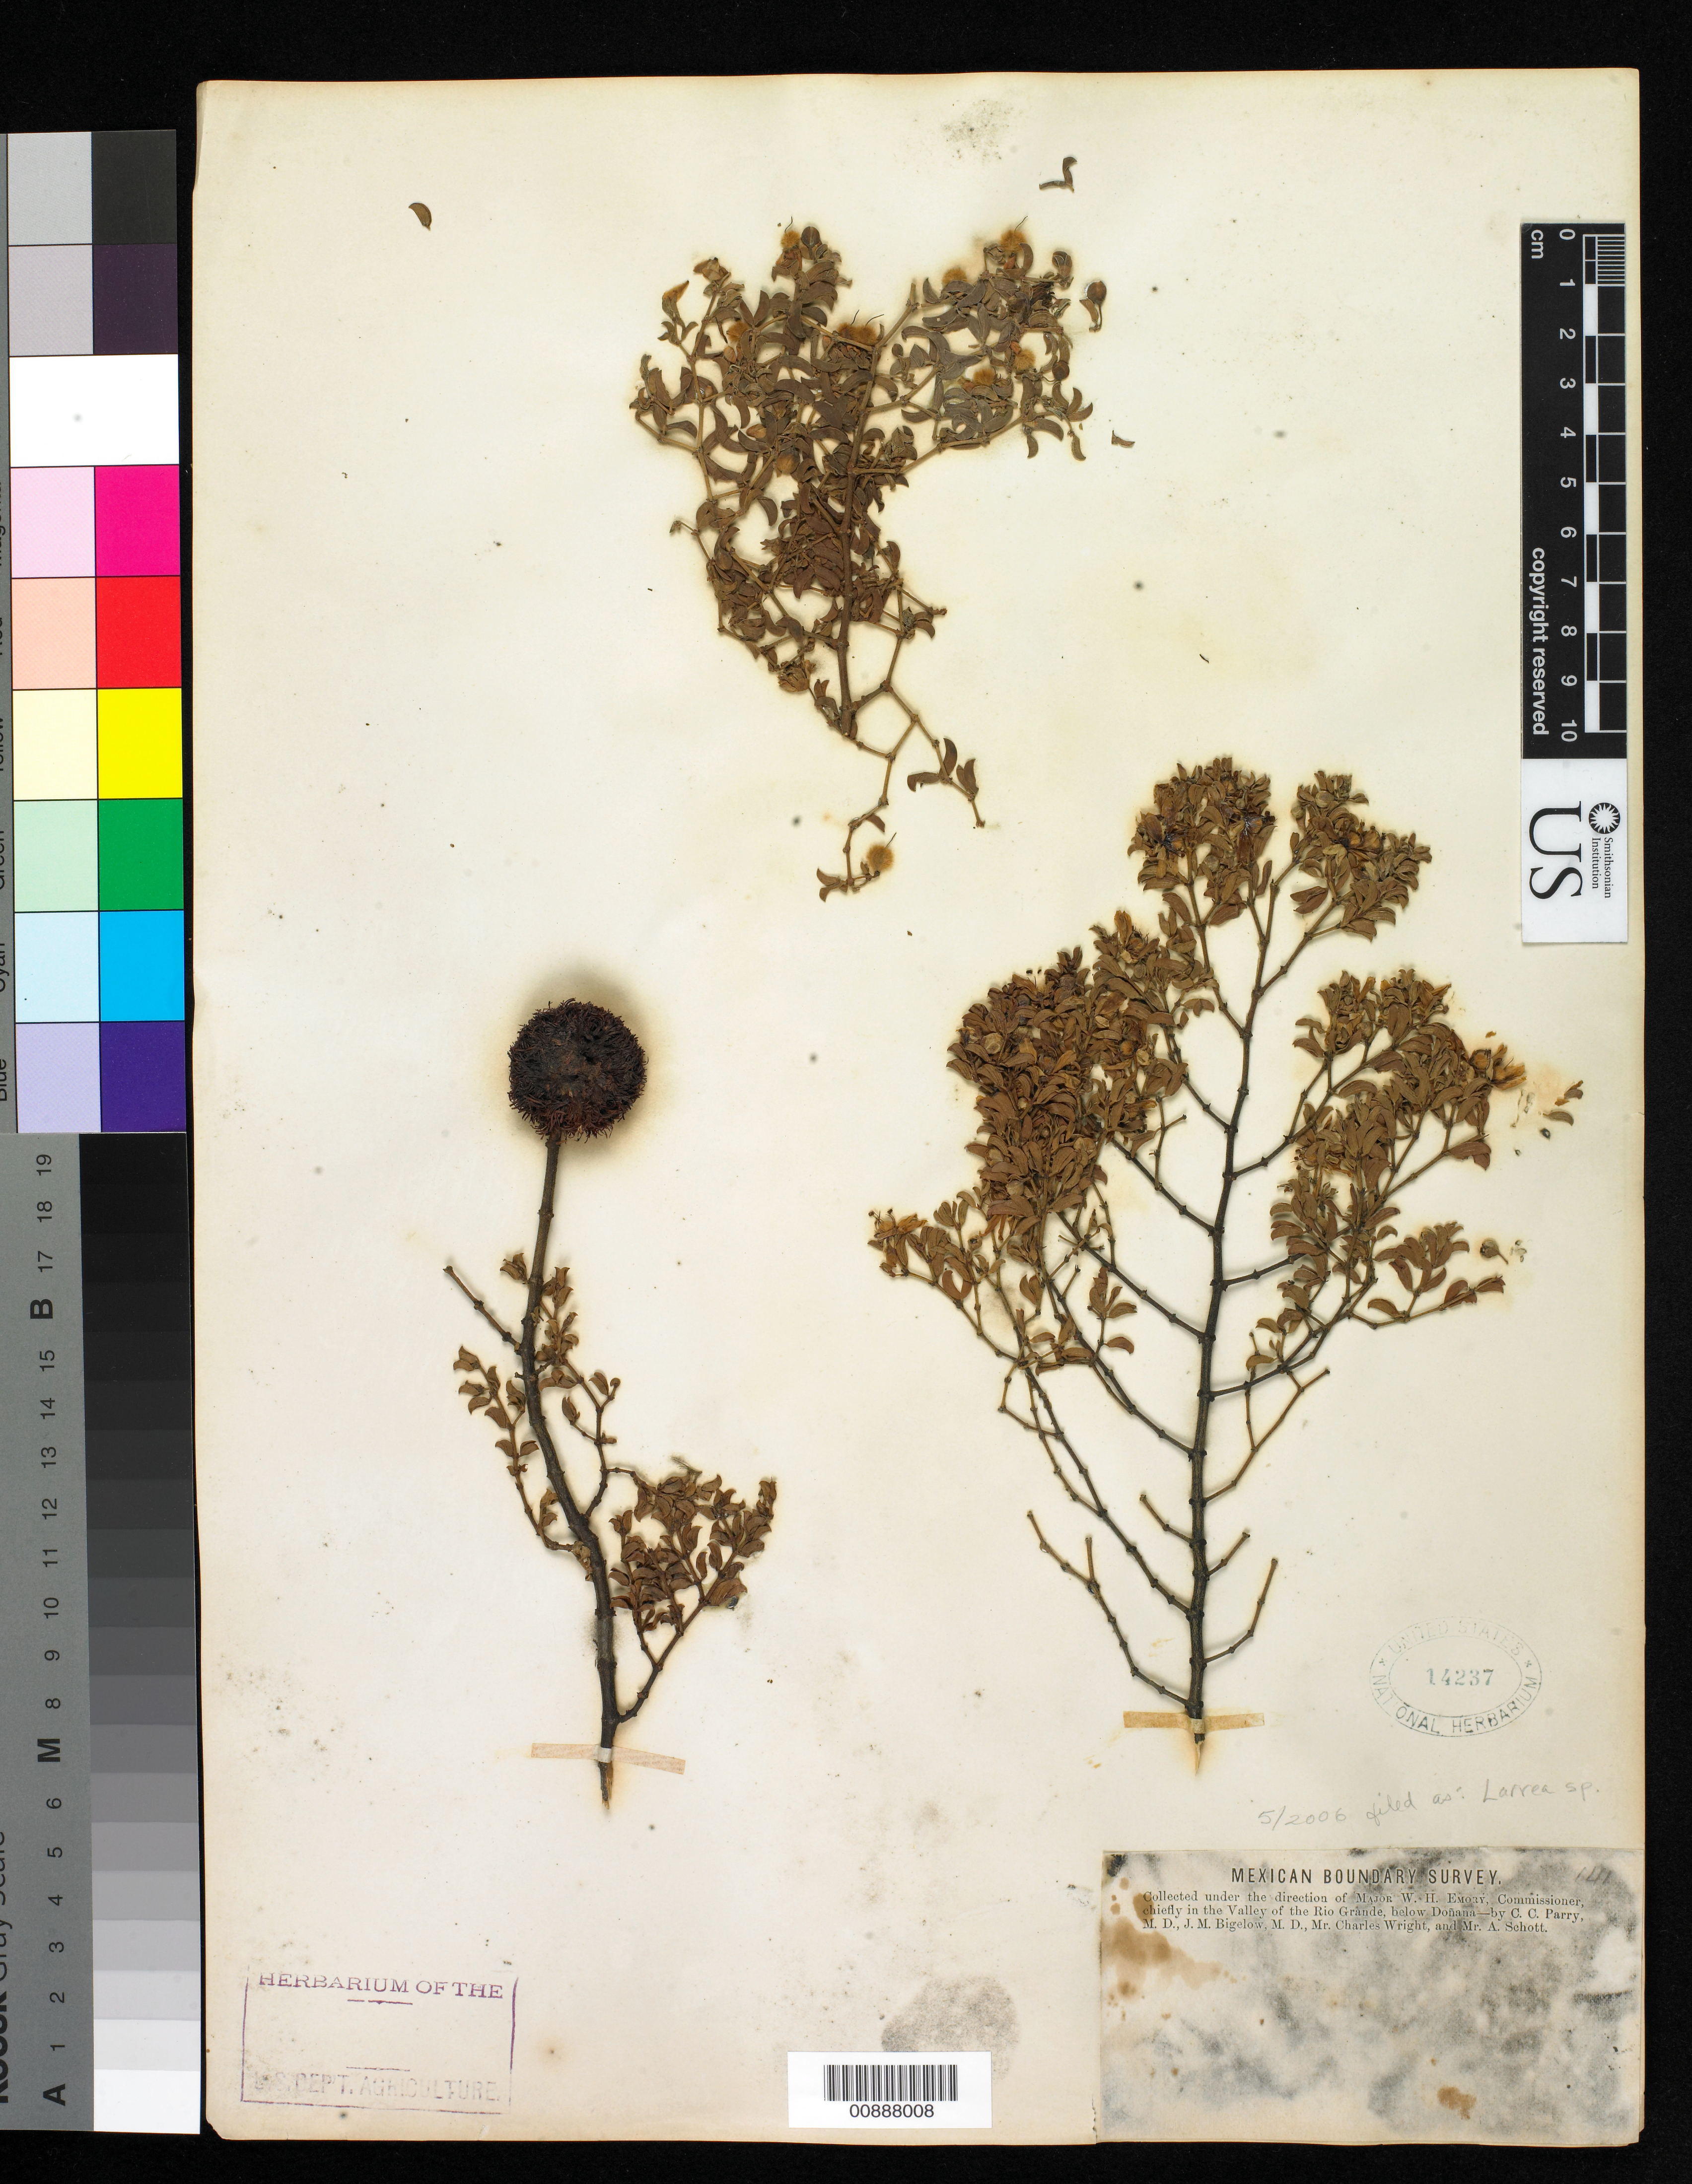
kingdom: Plantae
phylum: Tracheophyta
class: Magnoliopsida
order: Zygophyllales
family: Zygophyllaceae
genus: Larrea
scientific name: Larrea tridentata var. tridentata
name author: (Sessé & Moc. ex DC.) Coville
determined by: Strong, M. T., (US), Smithsonian Institution - National Museum of Natural History (UNITED STATES)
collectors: C. C. Parry, J. M. Bigelow, C. Wright & A. C. V. Schott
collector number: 141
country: United States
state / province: New Mexico / Texas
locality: Valley of the Rio Grande, below Doñana.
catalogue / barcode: US 14237